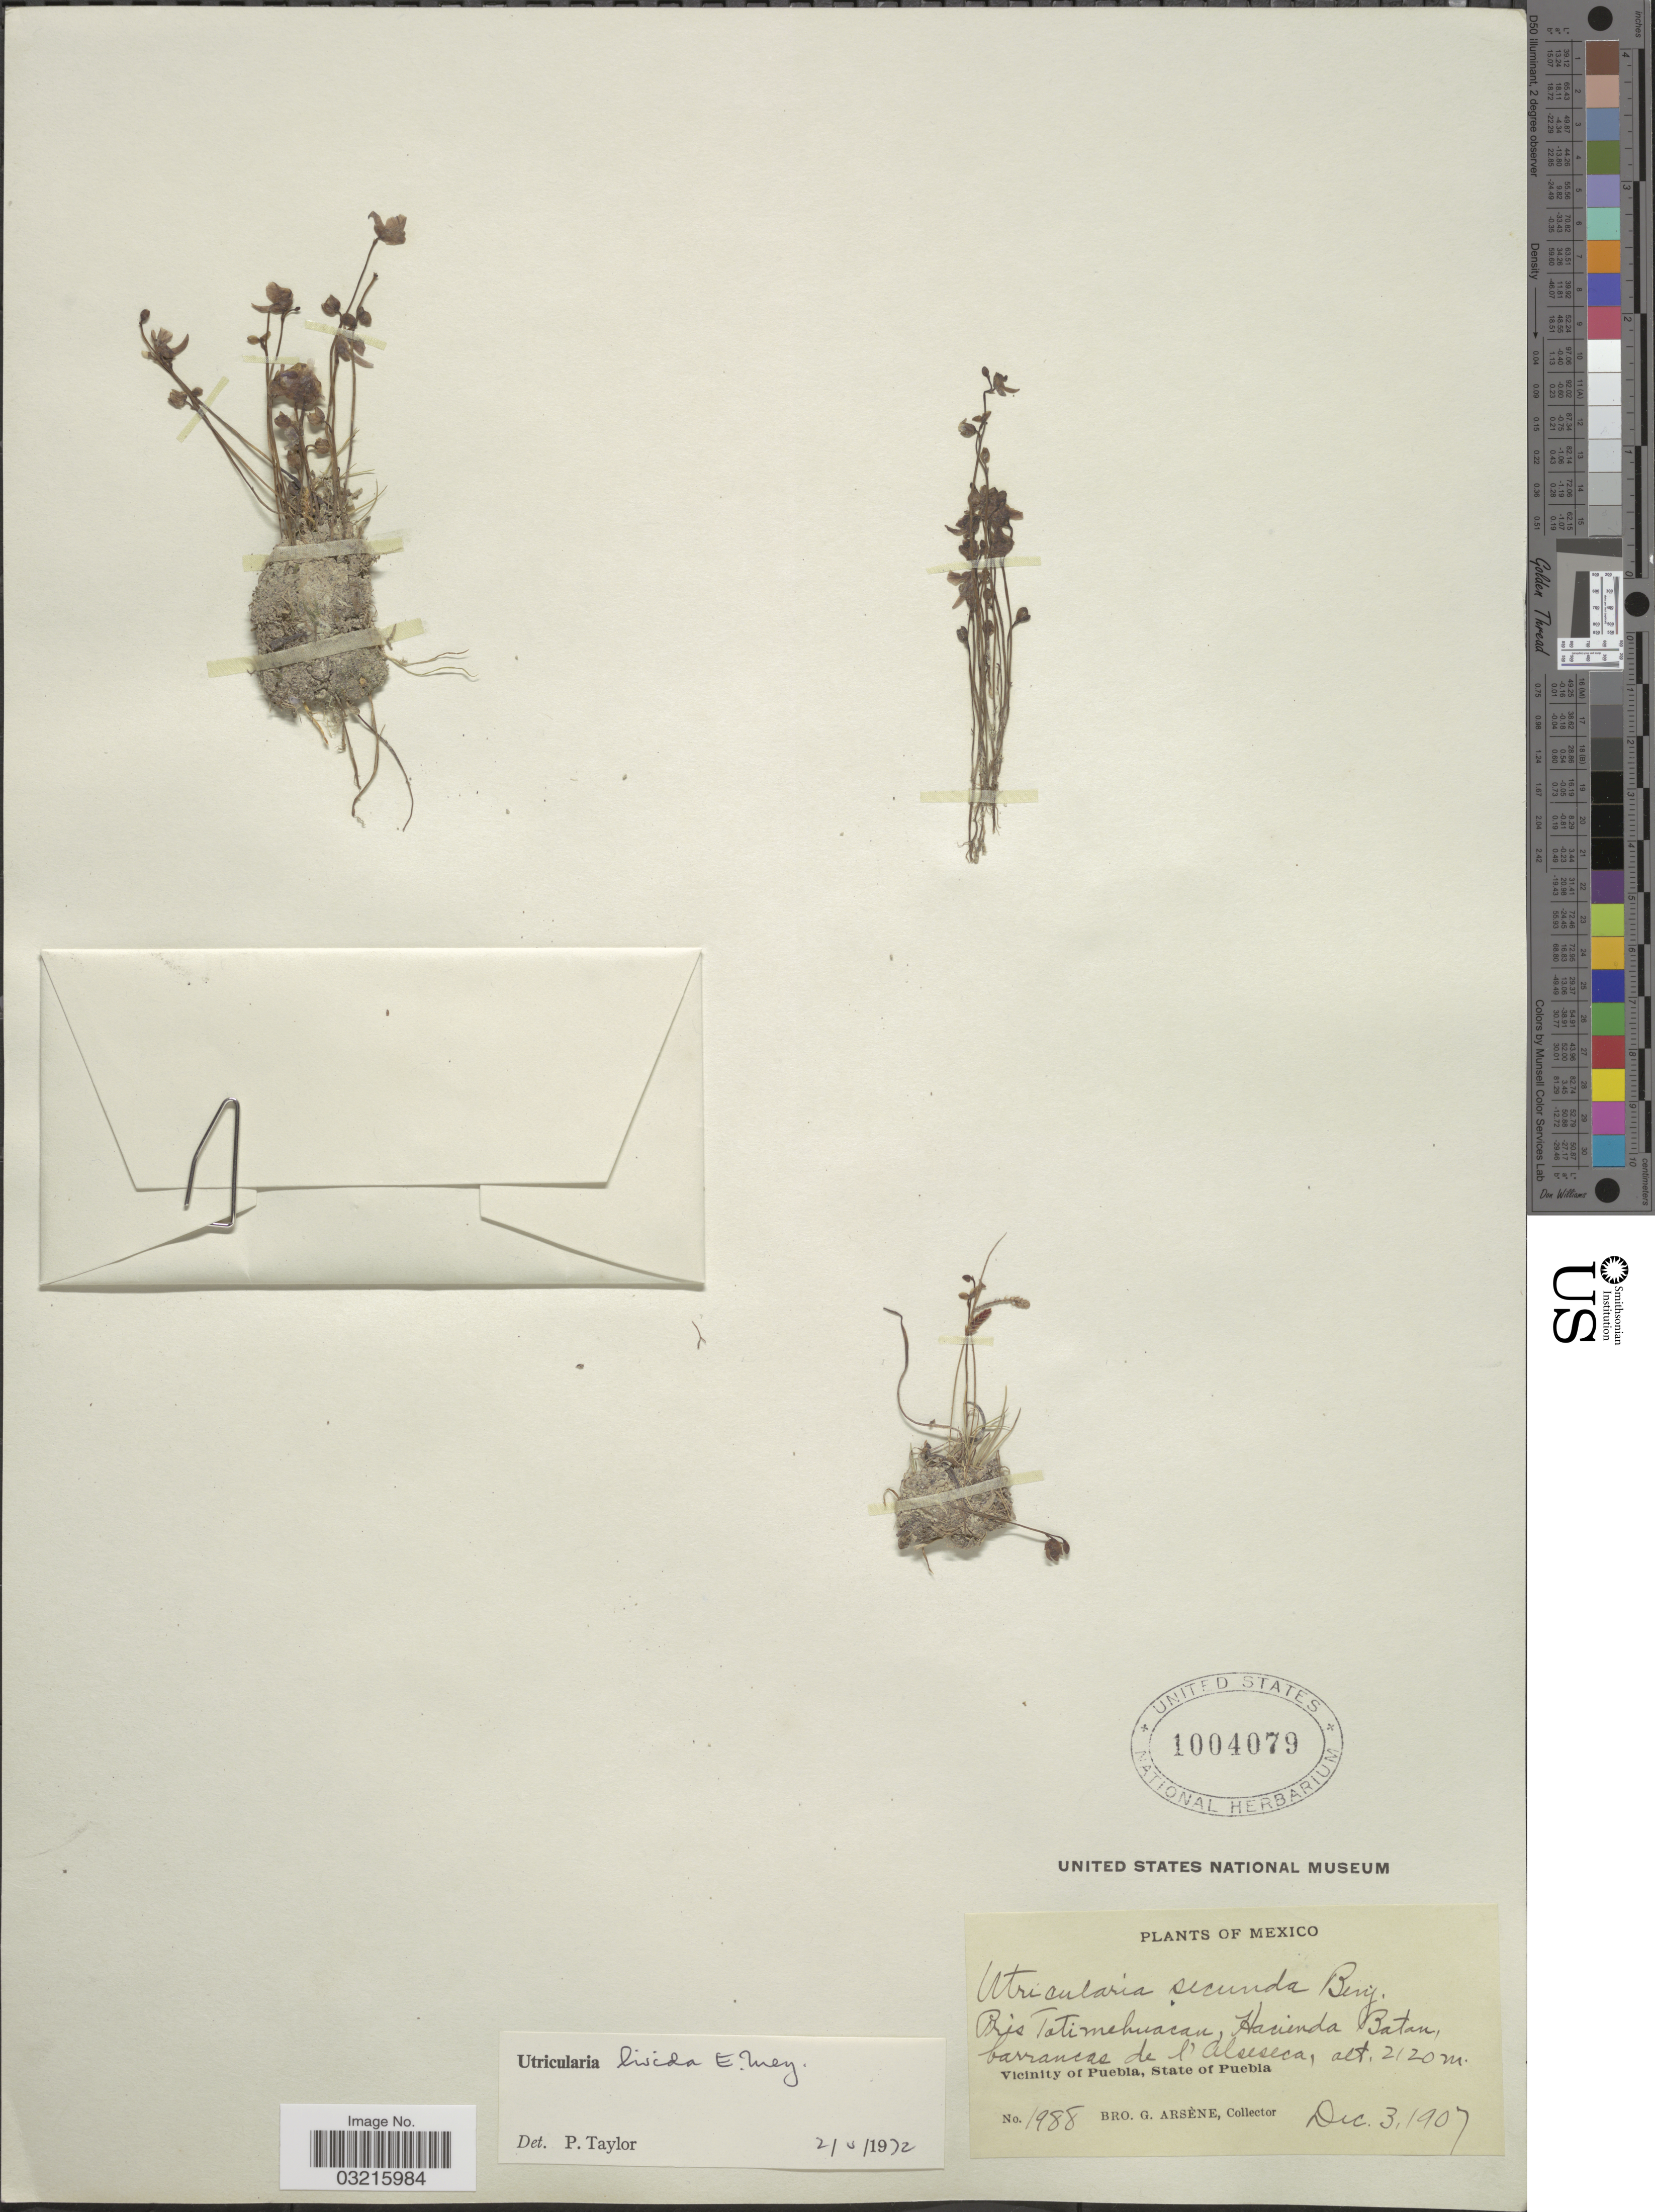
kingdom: Plantae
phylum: Tracheophyta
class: Magnoliopsida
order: Lamiales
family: Lentibulariaceae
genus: Utricularia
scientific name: Utricularia livida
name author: E. Mey.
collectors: Bro. G. Arsène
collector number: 1988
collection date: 1907-12-03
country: Mexico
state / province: Puebla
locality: Près Totimehuacan, Hacienda Batan, barrancas de l'Alseseca, Vicinity of Puebla.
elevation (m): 2120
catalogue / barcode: US 1004079